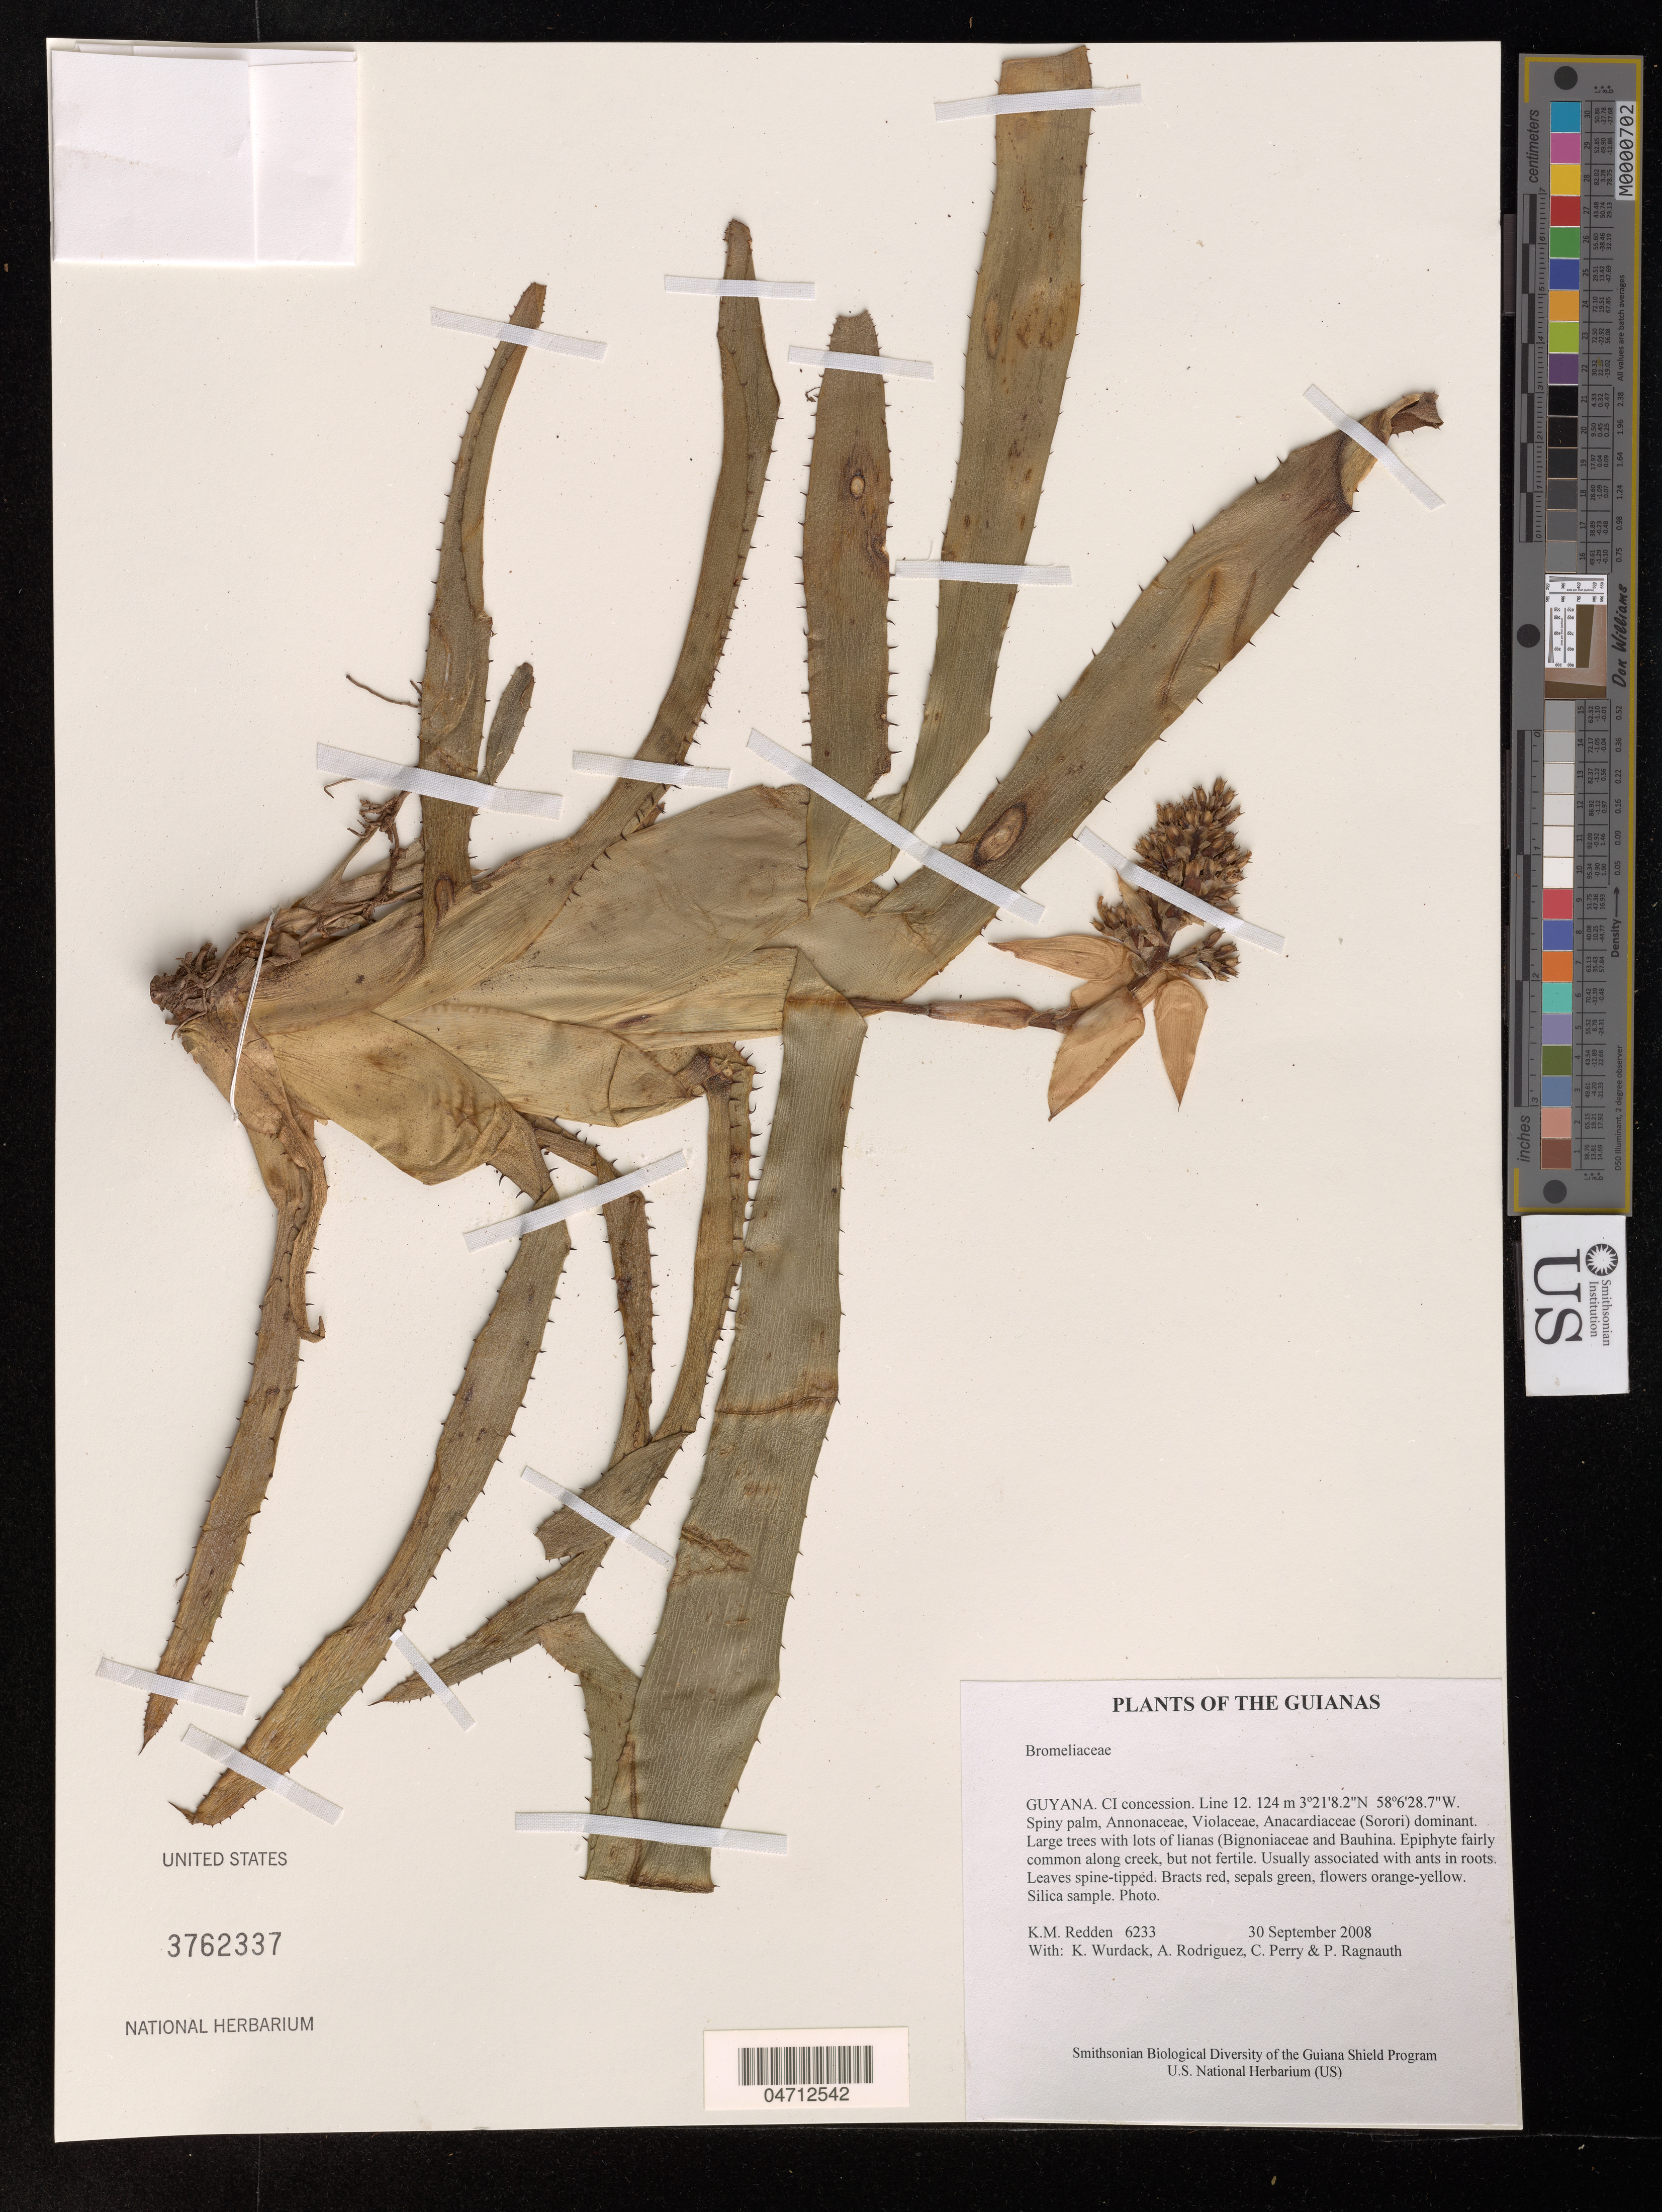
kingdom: Plantae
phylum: Tracheophyta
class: Liliopsida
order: Poales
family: Bromeliaceae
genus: Aechmea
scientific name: Aechmea mertensii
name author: (G. Mey.) Schult. & Schult. f.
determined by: Holst, Bruce K.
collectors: K. M. Redden, K. Wurdack, A. Rodriguez, C. Perry & P. Ragnauth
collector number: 6233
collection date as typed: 30 September 2008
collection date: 2008-09-30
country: Guyana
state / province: U. Takutu-U. Essequibo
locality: CI concession. Line 12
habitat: Spiny palm, Annonaceae, Violaceae, Anacardiaceae (Sorori) dominant. Large trees with lots of lianas (Bignoniaceae, Bauhinia)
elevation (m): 124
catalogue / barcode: US 3762337